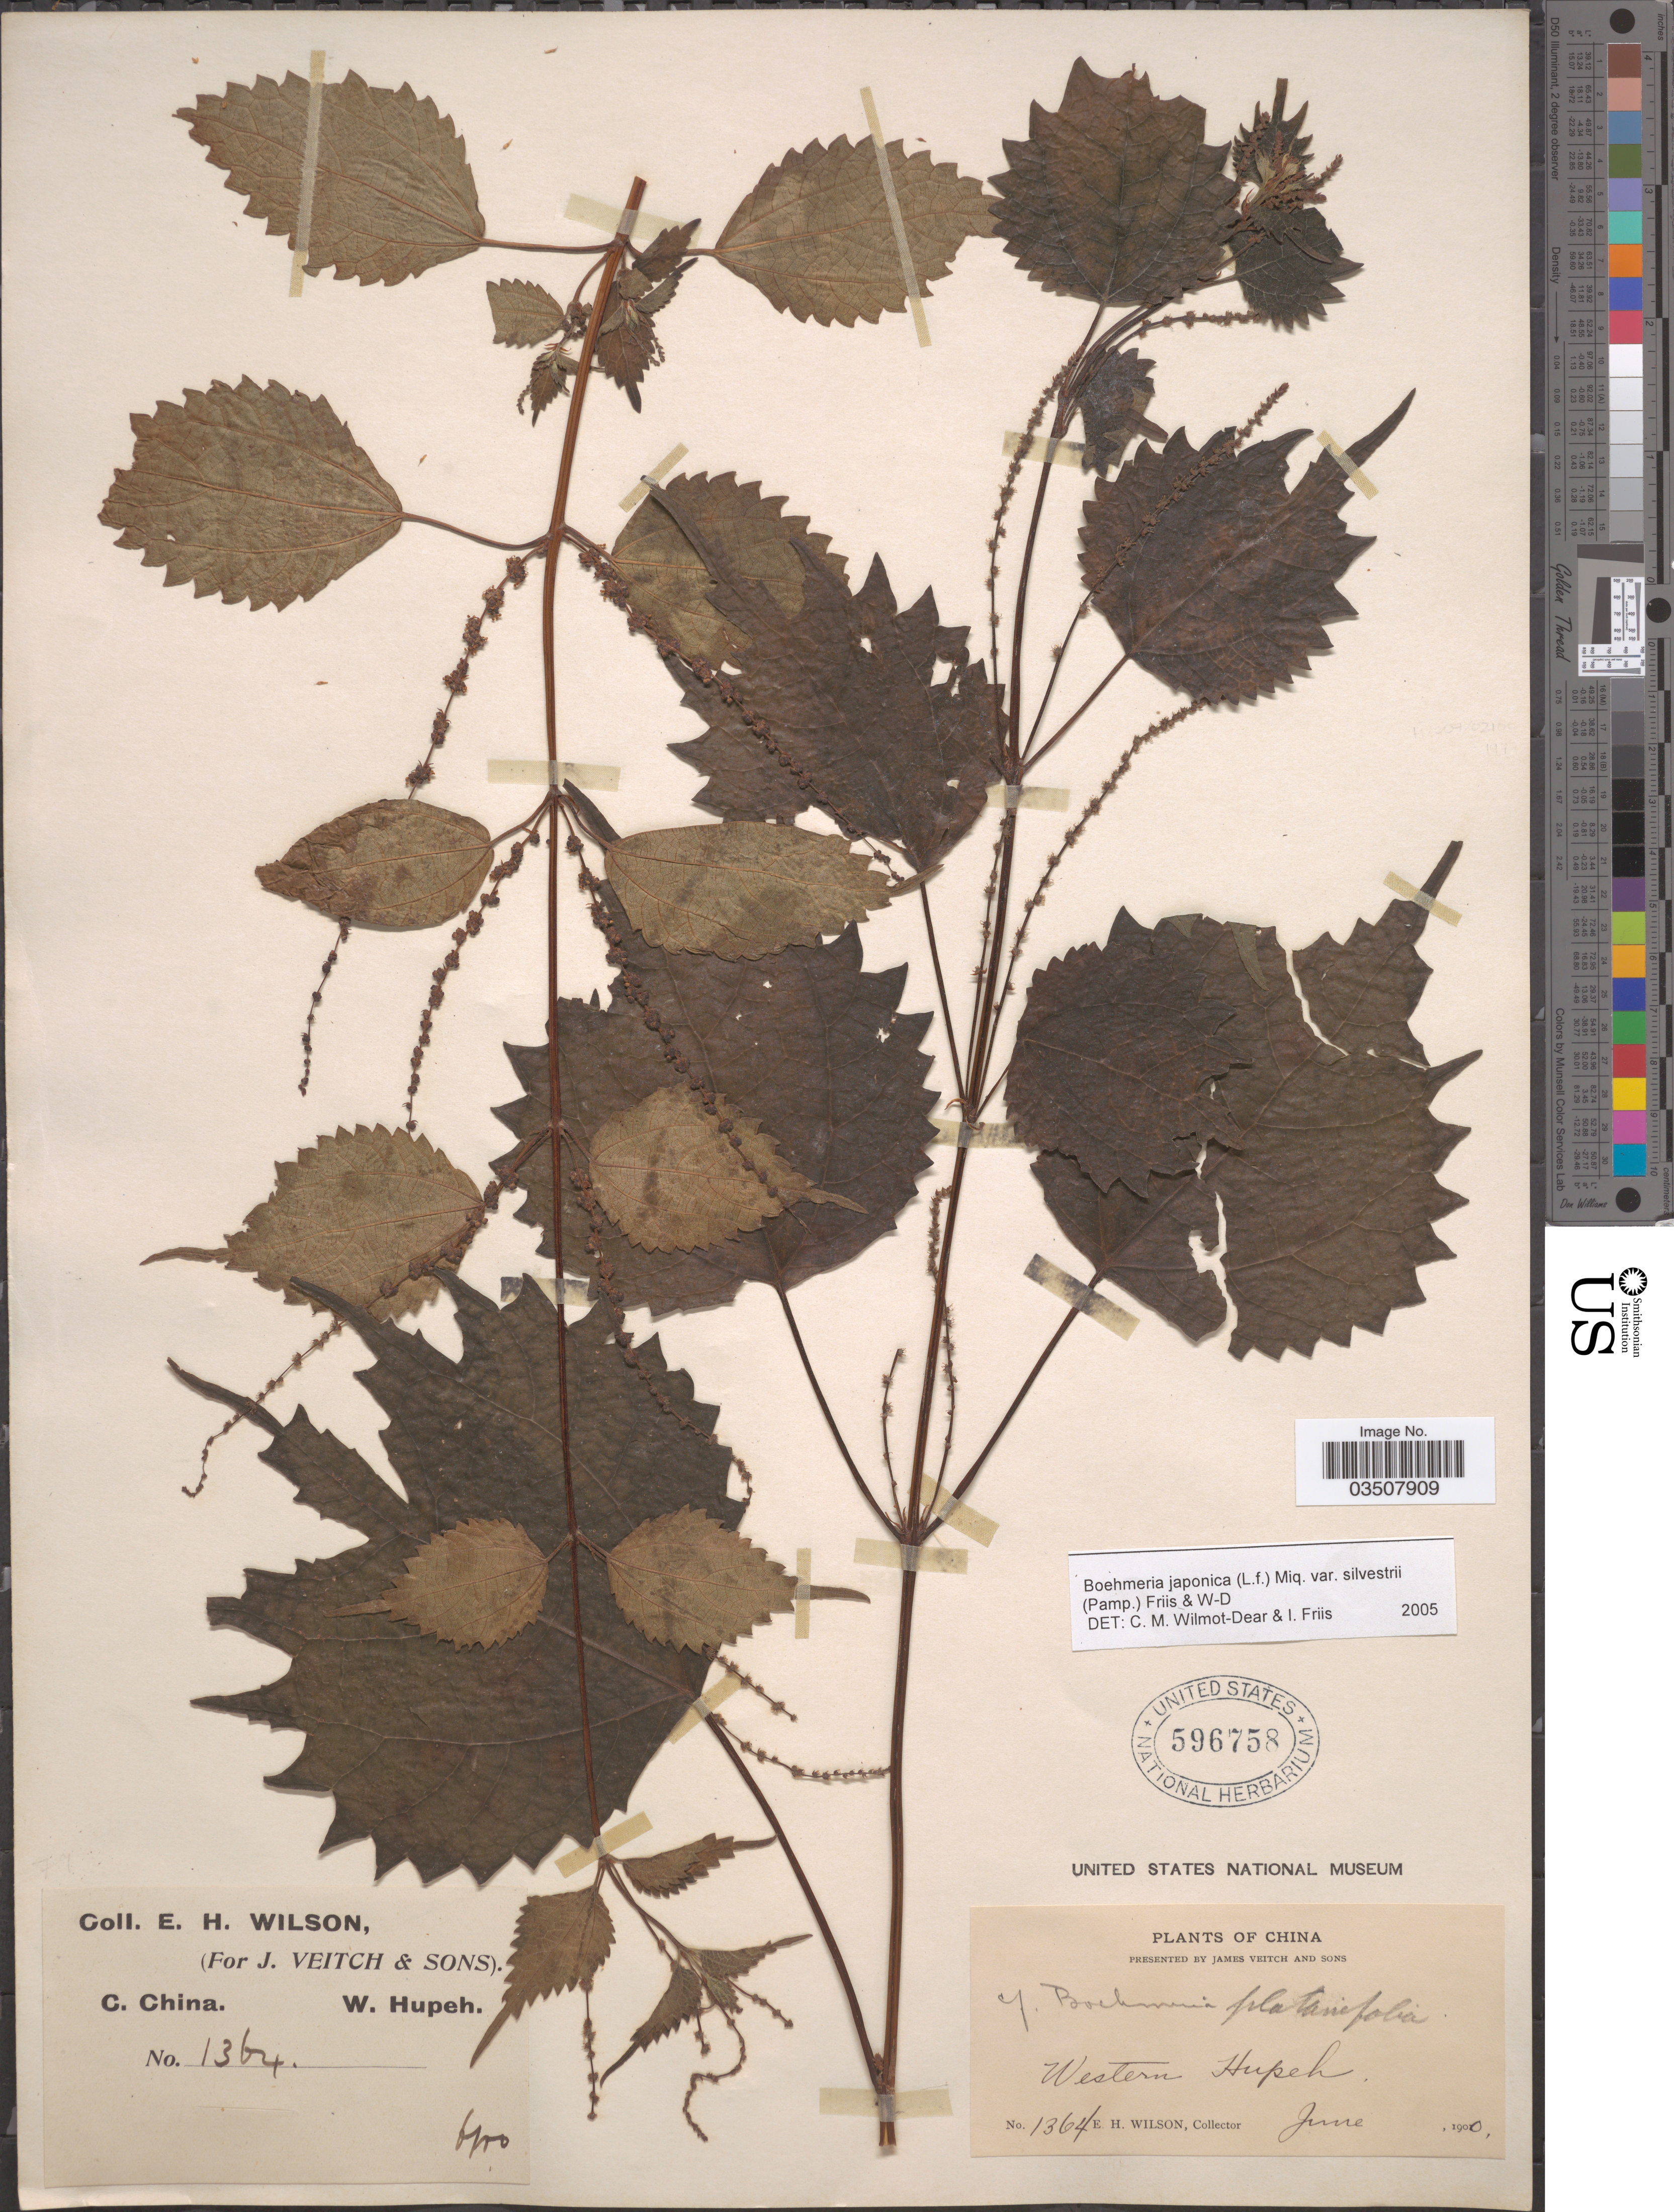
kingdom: Plantae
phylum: Tracheophyta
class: Magnoliopsida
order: Rosales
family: Urticaceae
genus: Boehmeria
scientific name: Boehmeria japonica var. silvestrii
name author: (Pamp.) Friis & Wilmot-Dear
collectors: E. Wilson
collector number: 1364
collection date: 1900-06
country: China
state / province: Hubei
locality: C. China. Western Hupeh.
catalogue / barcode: US 596758